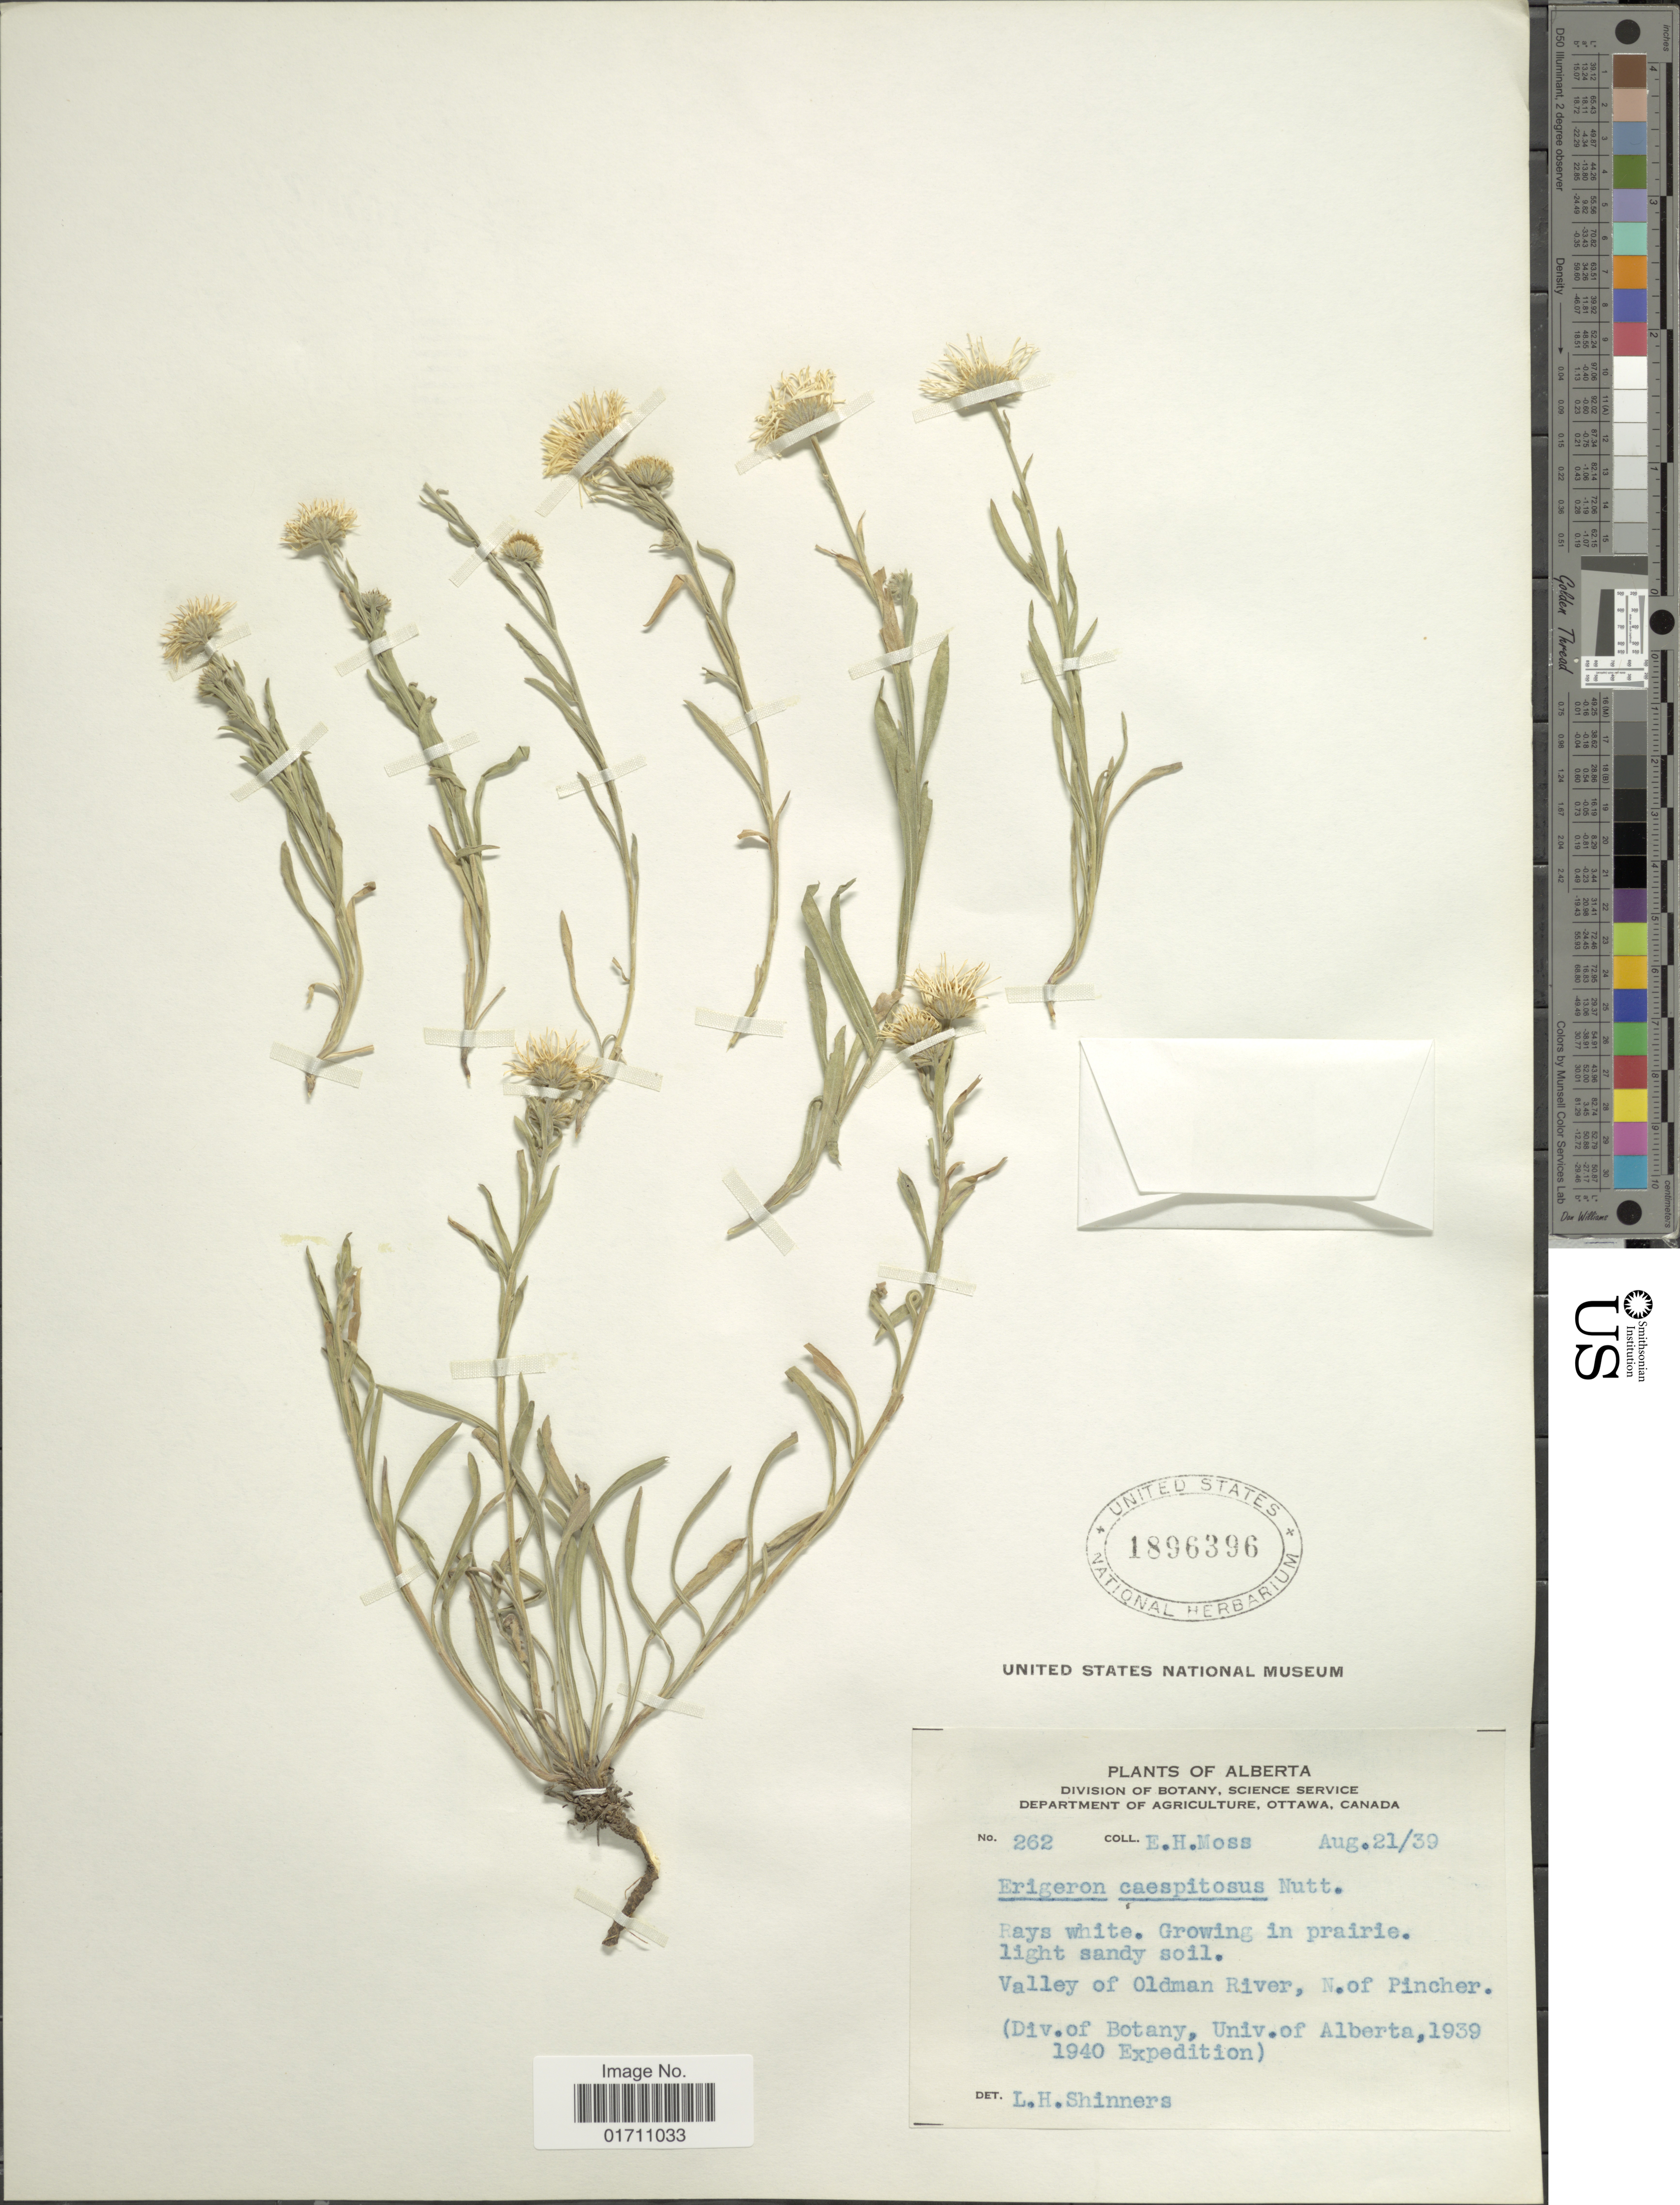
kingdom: Plantae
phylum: Tracheophyta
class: Magnoliopsida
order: Asterales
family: Asteraceae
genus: Erigeron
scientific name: Erigeron caespitosus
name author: Nutt.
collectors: E. Moss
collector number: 262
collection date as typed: Transcribed d/m/y: 21/8/39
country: Canada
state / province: Alberta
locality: Valley of Oldman River, N of Pincher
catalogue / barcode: US 1896396